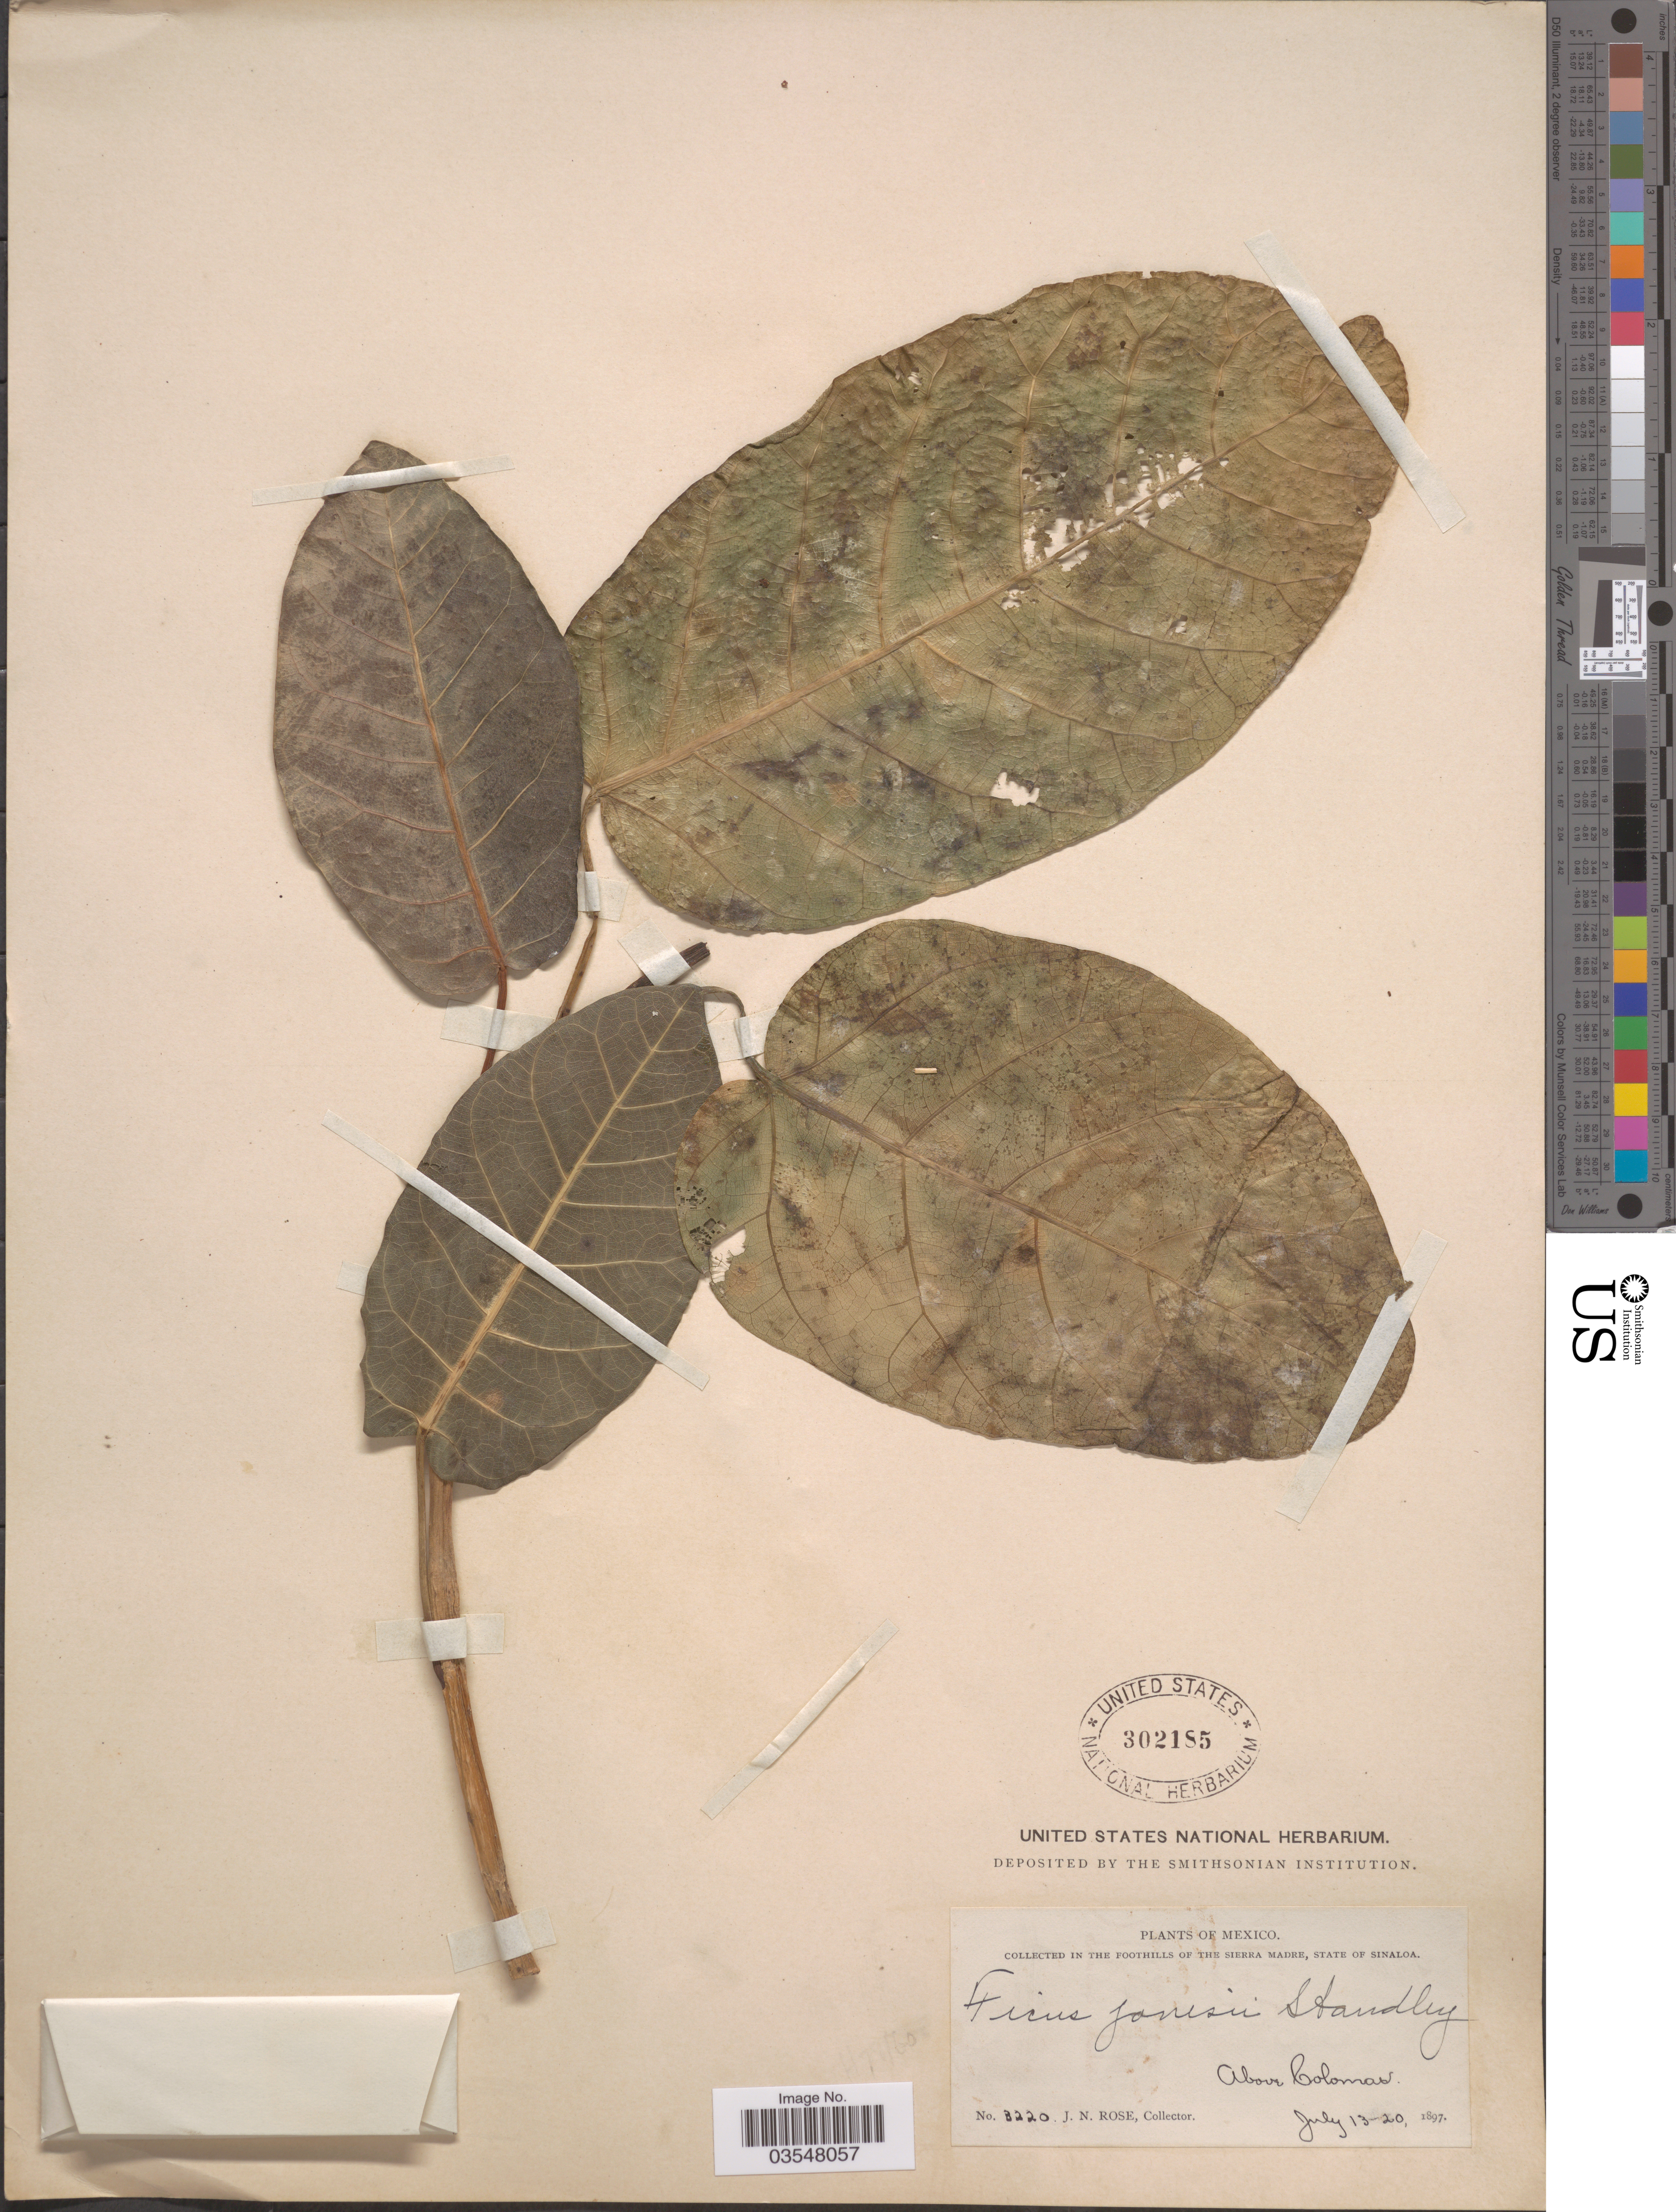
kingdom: Plantae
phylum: Tracheophyta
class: Magnoliopsida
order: Rosales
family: Moraceae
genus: Ficus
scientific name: Ficus sp.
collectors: J. N. Rose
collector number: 3220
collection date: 1897-07-13/1897-07-20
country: Mexico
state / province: Sinaloa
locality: In the foothills of the Sierra Madre. Above Colomas.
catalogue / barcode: US 302185